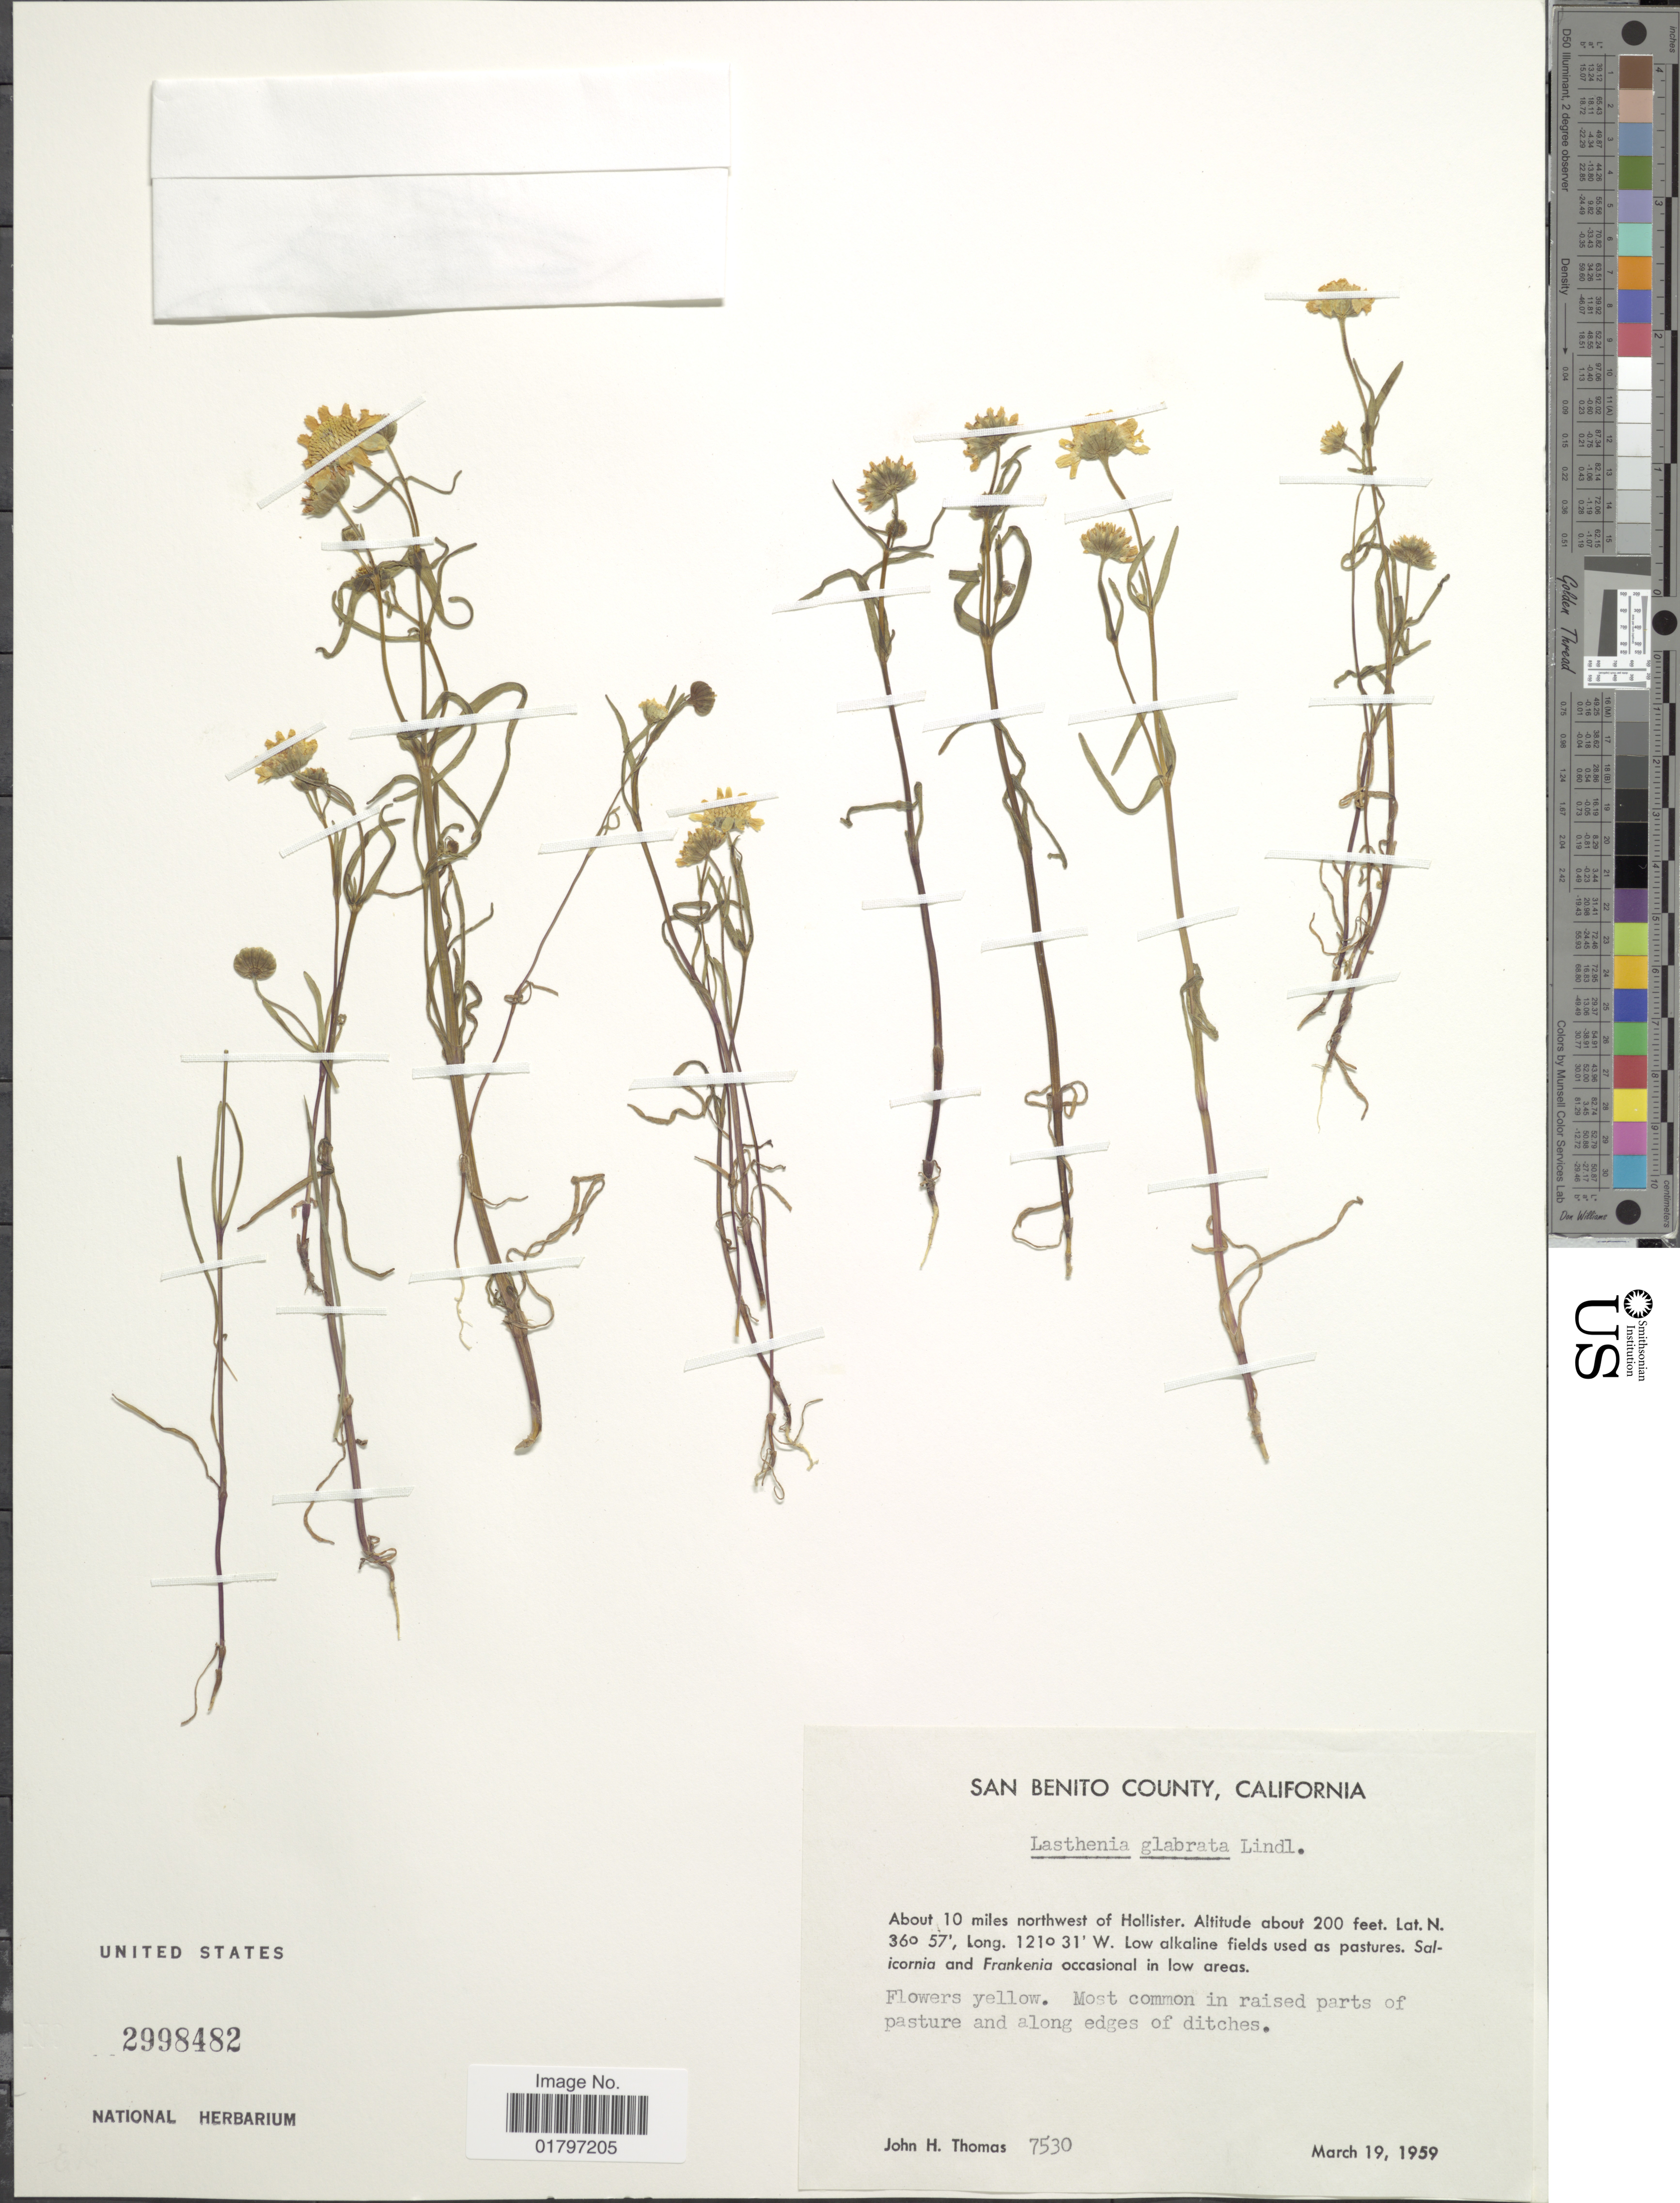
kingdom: Plantae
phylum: Tracheophyta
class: Magnoliopsida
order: Asterales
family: Asteraceae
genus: Lasthenia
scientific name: Lasthenia glabrata subsp. glabrata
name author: Lindl.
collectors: J. H. Thomas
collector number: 7530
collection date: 1959-03-19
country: United States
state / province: California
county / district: San Benito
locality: San Benito County. About 10 miles northwest of Hollister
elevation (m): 61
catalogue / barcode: US 2998482